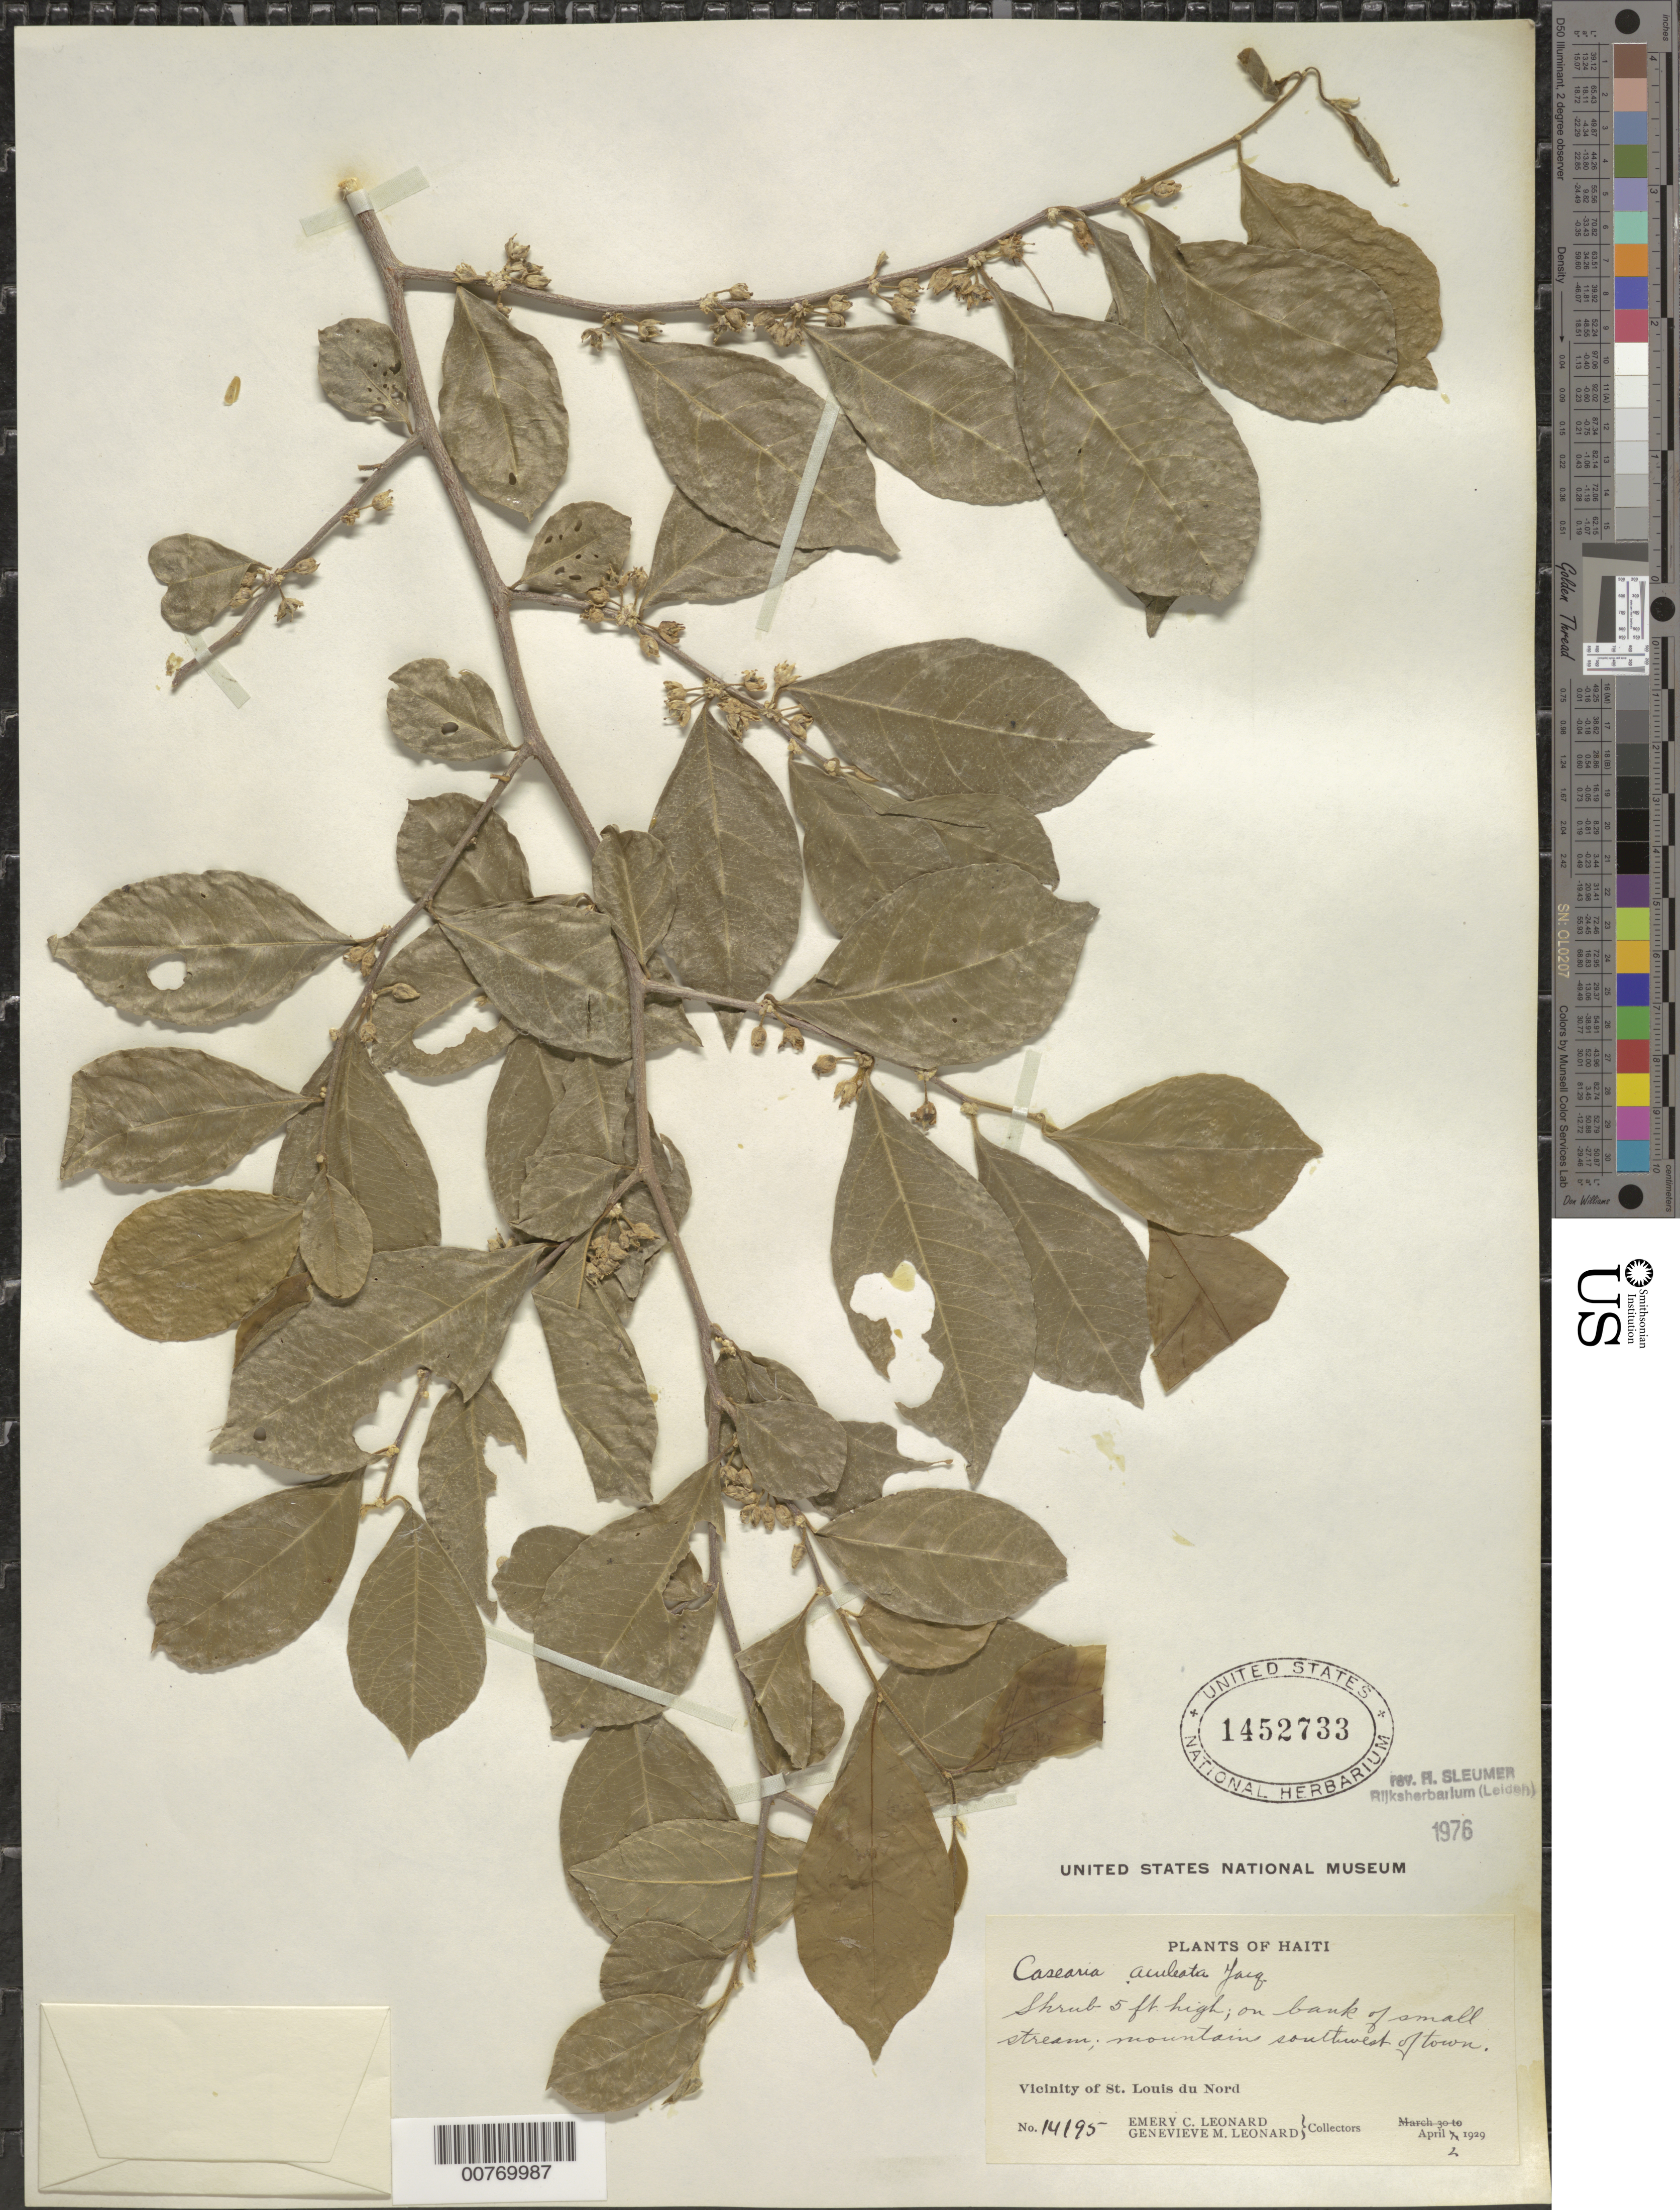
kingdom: Plantae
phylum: Tracheophyta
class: Magnoliopsida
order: Malpighiales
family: Salicaceae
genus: Casearia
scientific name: Casearia aculeata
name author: Jacq.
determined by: Sleumer, H. O.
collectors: E. C. Leonard & G. M. Leonard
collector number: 14195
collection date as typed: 02 Apr 1929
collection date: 1929-04-02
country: Haiti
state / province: Nord-Óuest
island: Hispaniola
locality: Vicinity of St. Louis du Nord, mountain southwest of town.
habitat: Bank of small stream.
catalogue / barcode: US 1452733